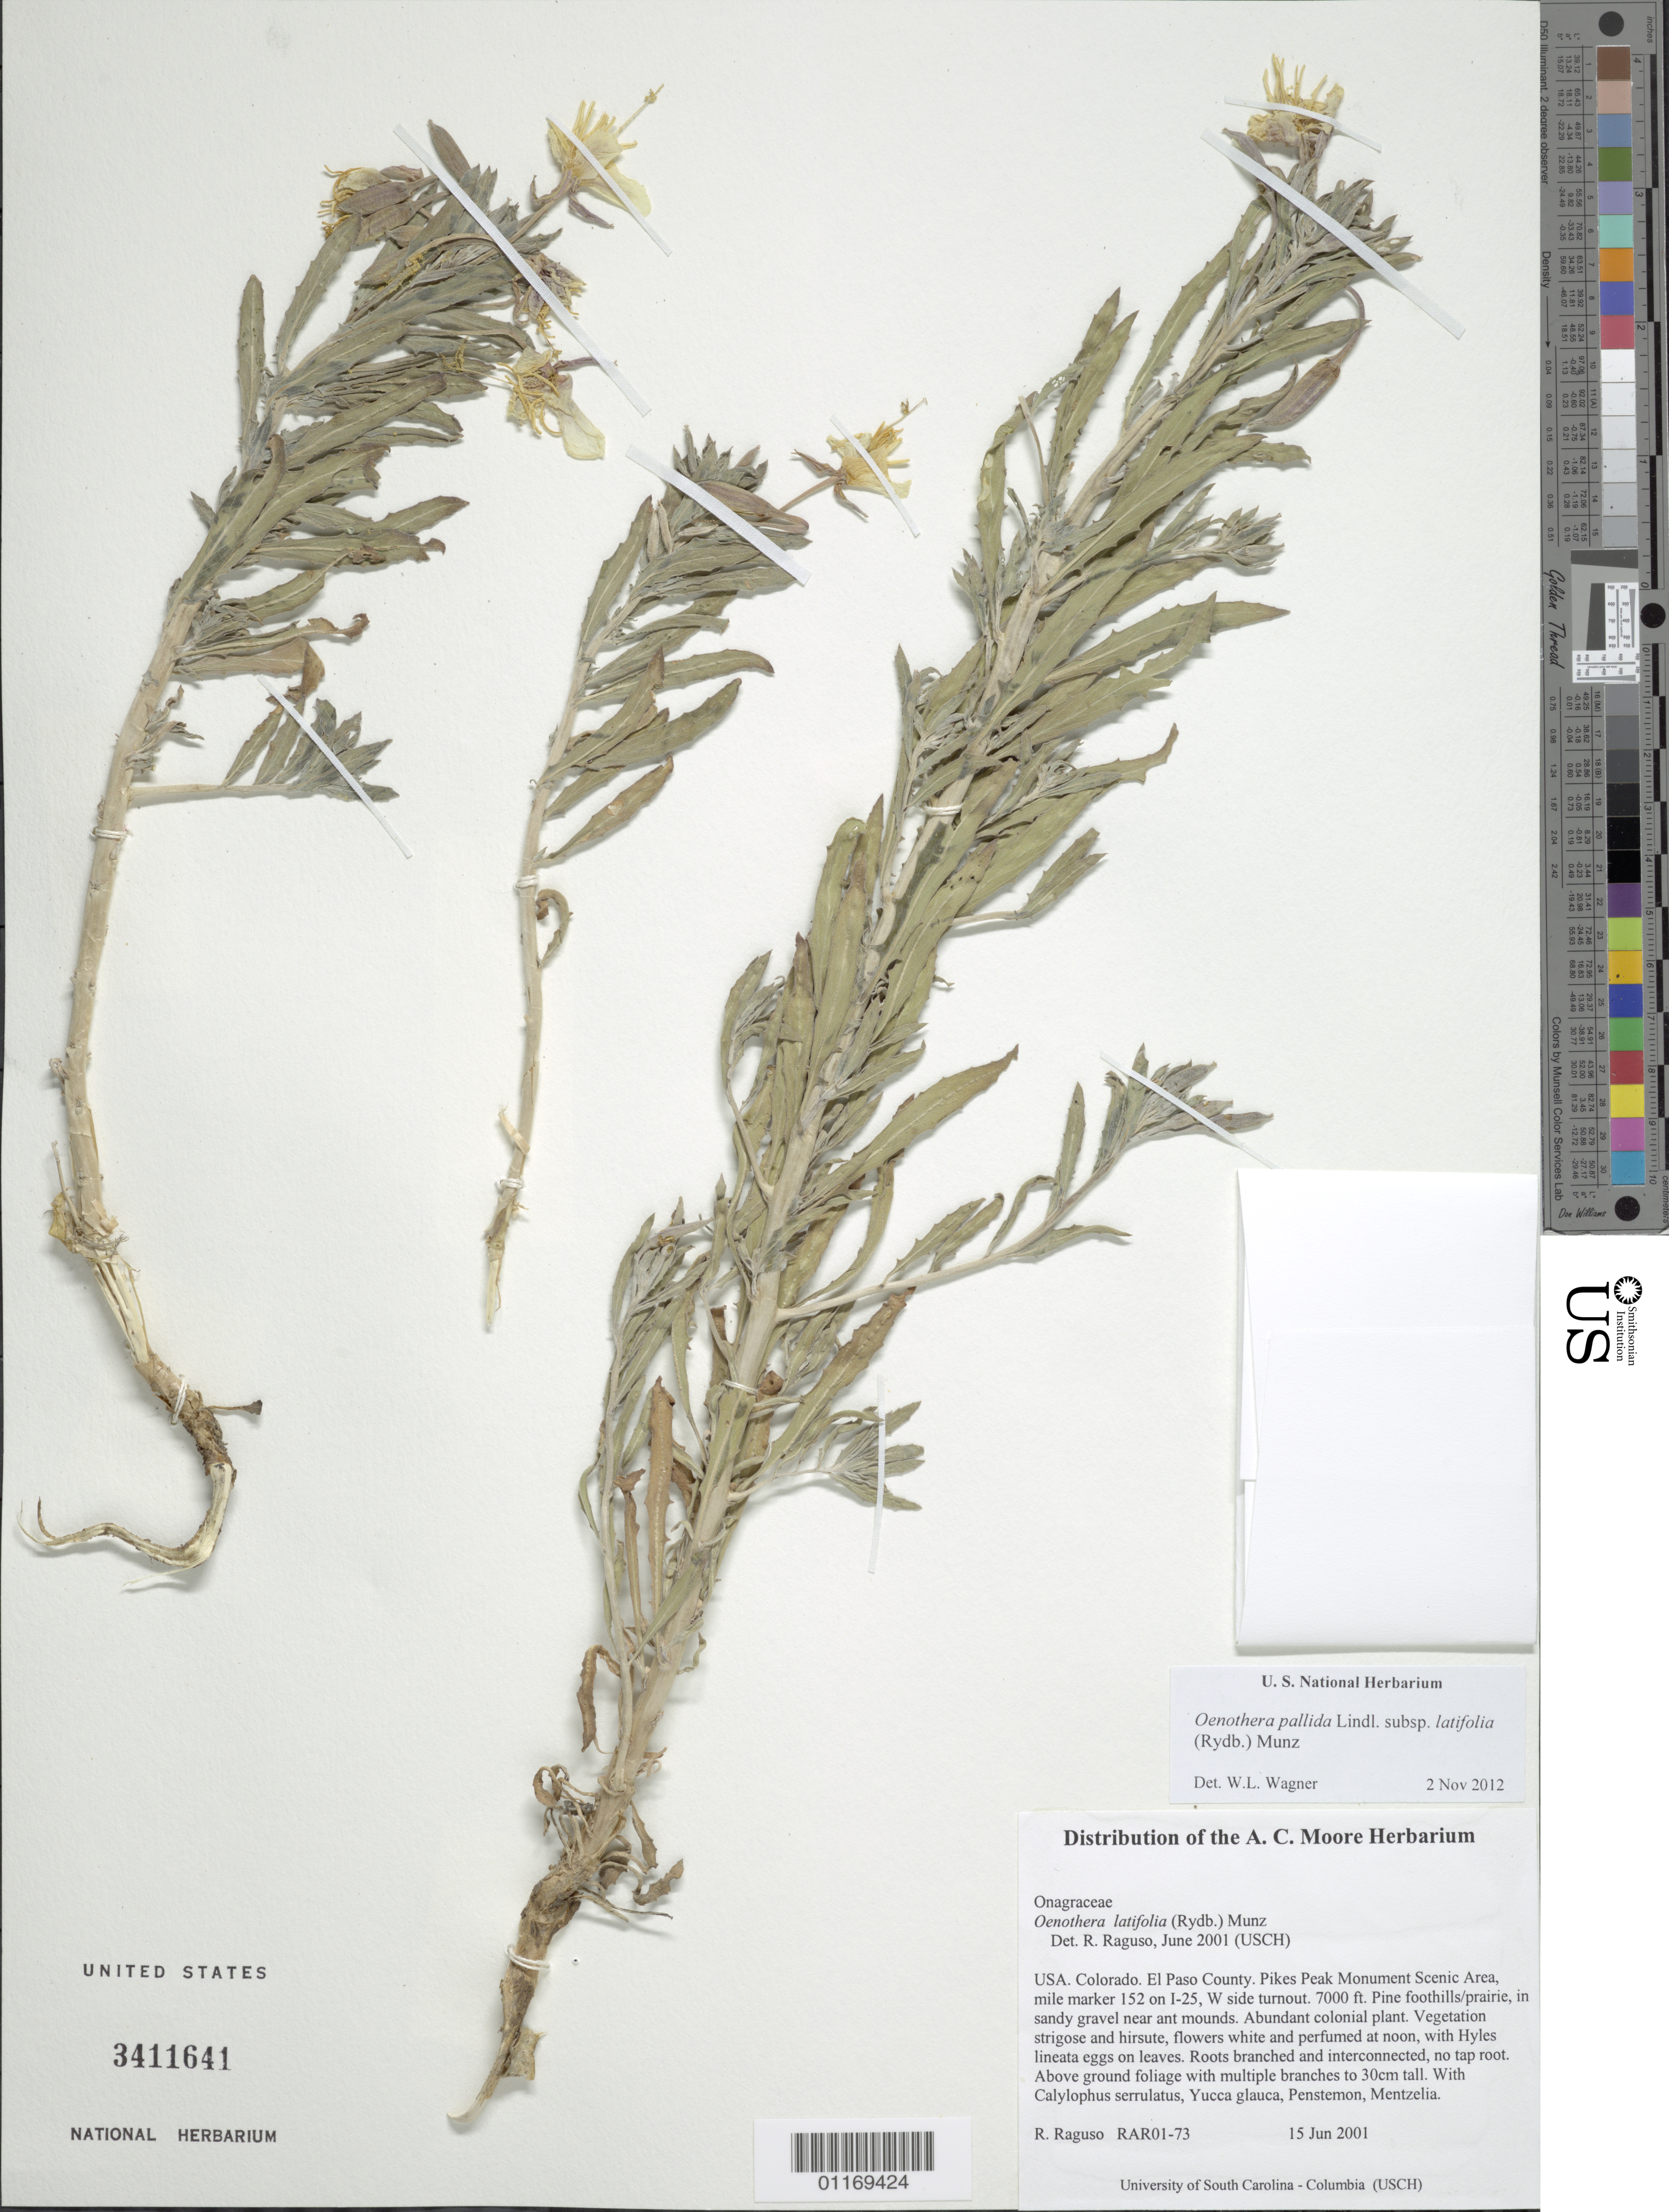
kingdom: Plantae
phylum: Tracheophyta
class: Magnoliopsida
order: Myrtales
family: Onagraceae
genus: Oenothera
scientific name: Oenothera pallida subsp. latifolia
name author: (Rydb.) Munz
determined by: Wagner, W. L., (BOT), Smithsonian Institution - National Museum of Natural History (UNITED STATES)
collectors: R. Raguso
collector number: RAR01-73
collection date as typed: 15 Jun 2001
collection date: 2001-06-15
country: United States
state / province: Colorado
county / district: El Paso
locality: Pikes Peak Monument Scenic Area, mile marker 152 on I-25, W side turnout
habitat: Pine foothills/prairie, in sandy gravel near ant mounds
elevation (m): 2134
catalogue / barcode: US 3411641